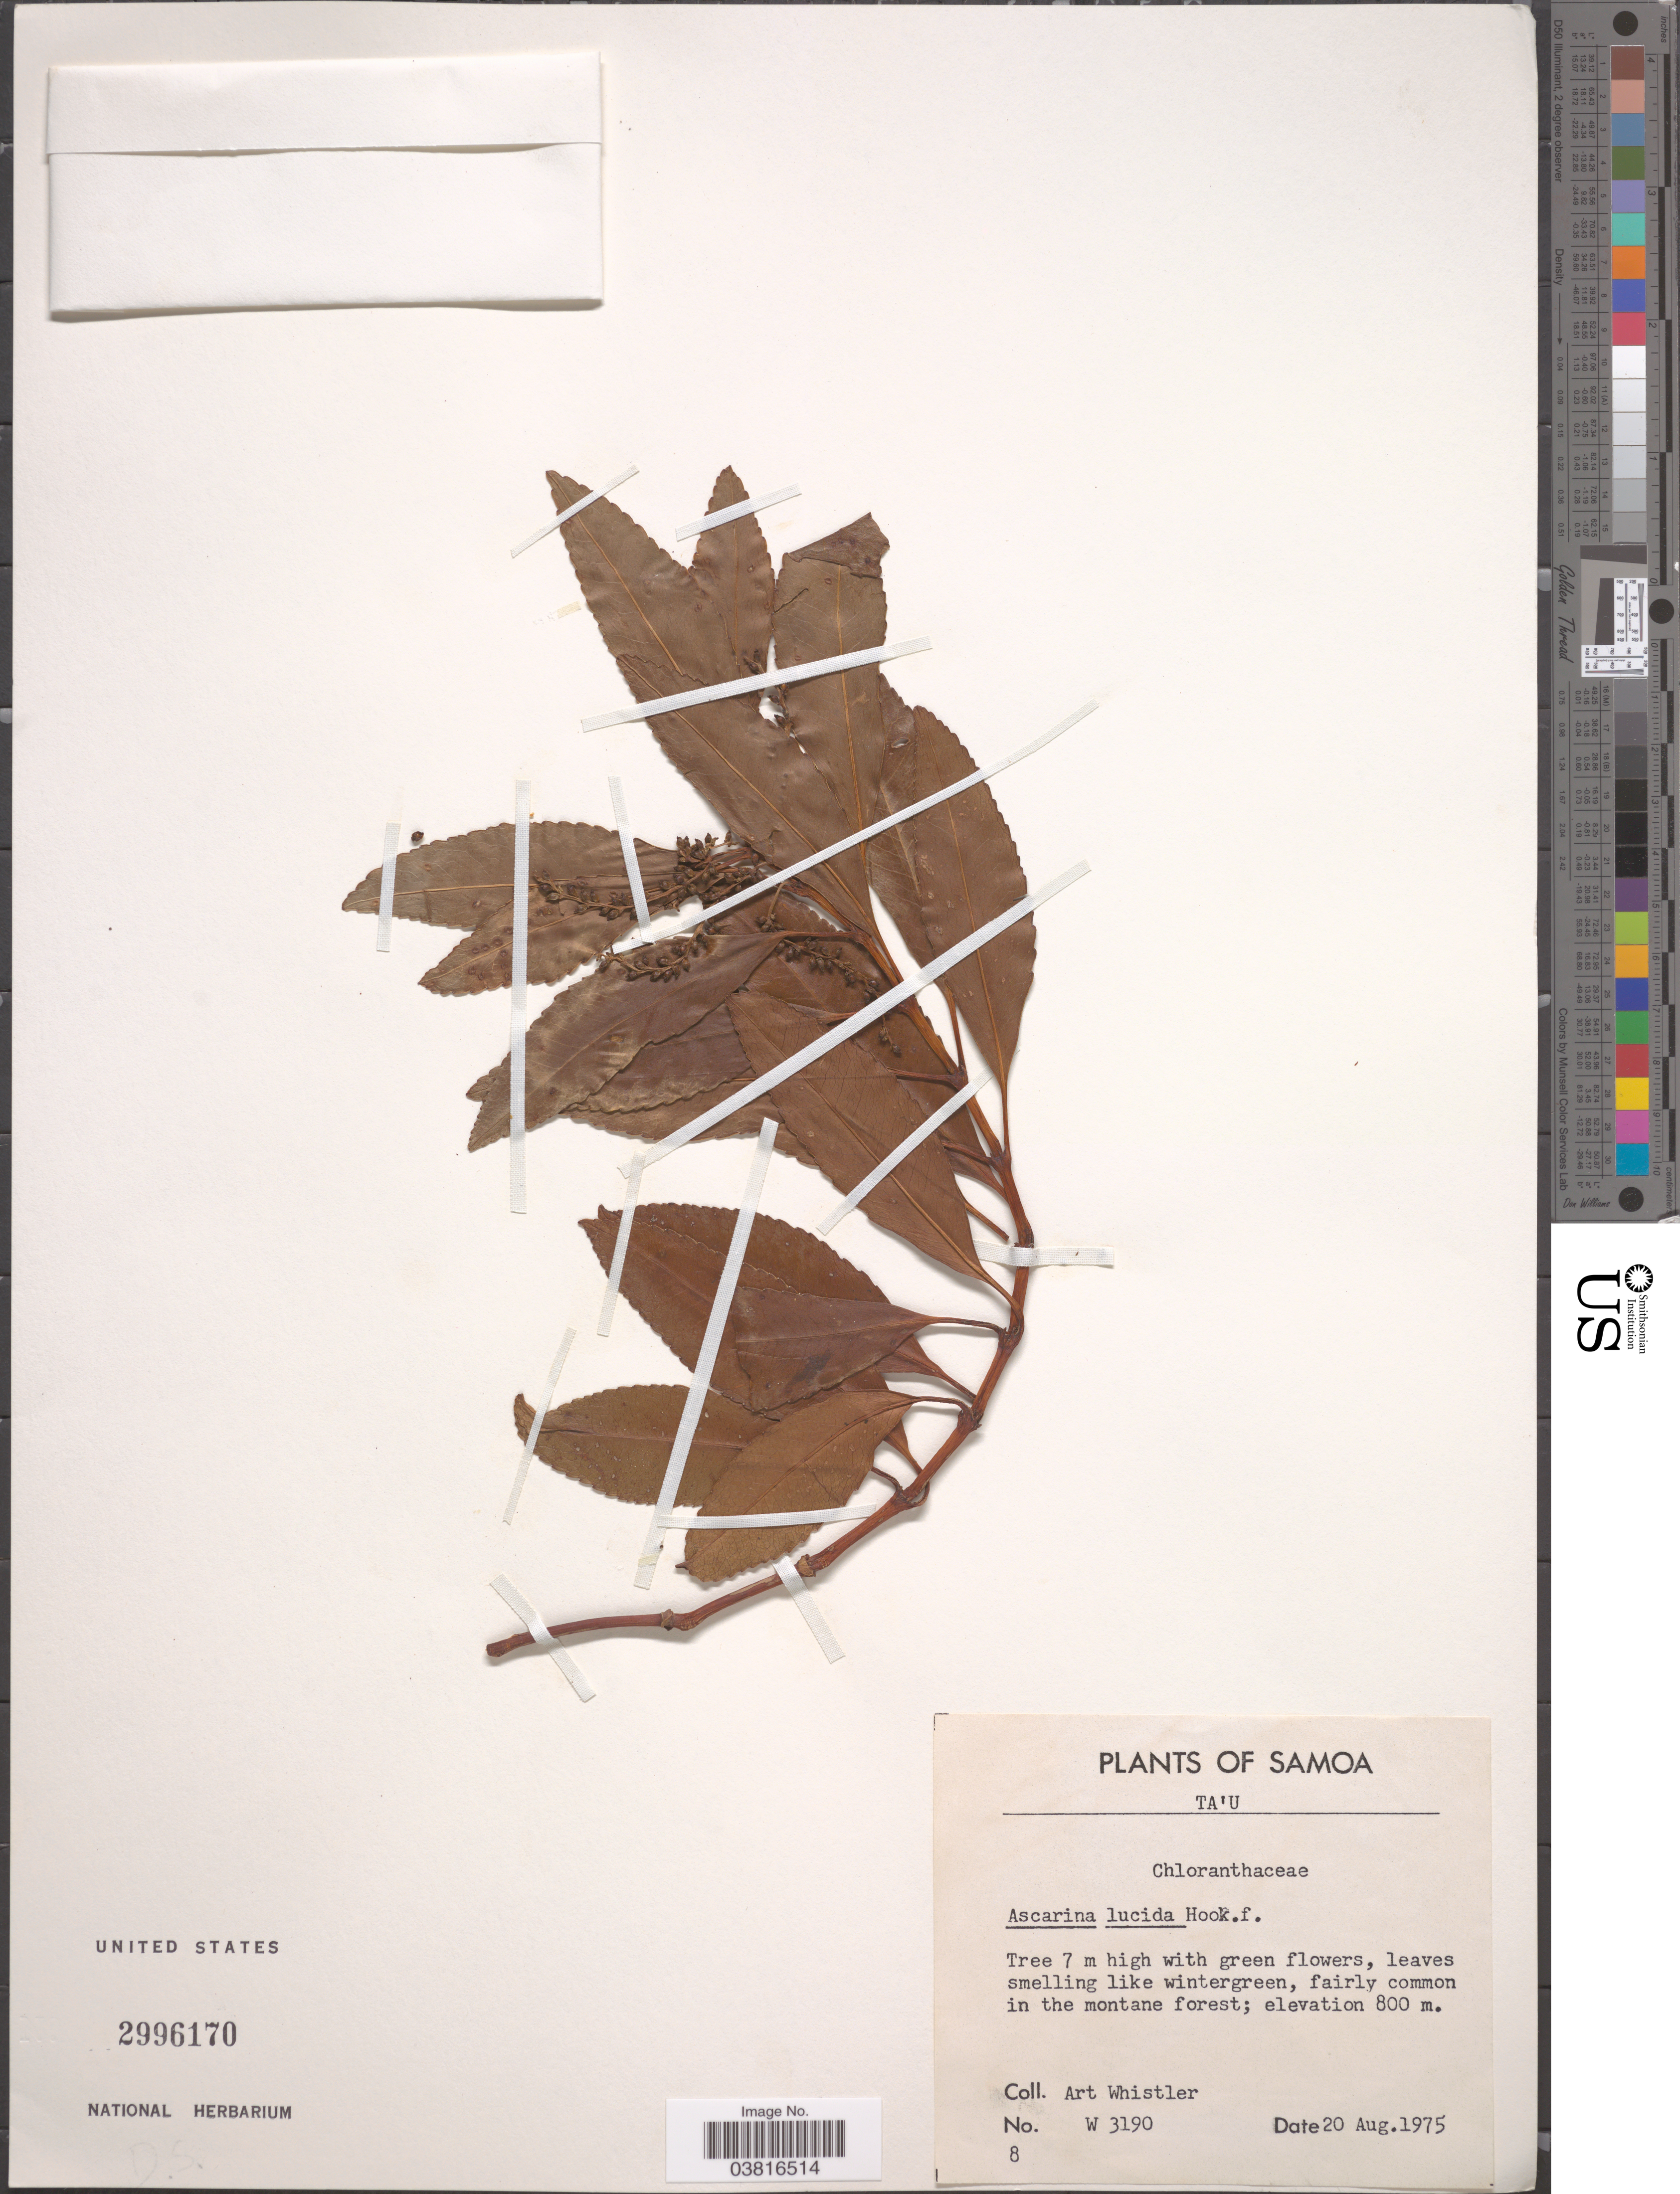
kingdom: Plantae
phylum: Tracheophyta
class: Magnoliopsida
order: Chloranthales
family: Chloranthaceae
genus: Ascarina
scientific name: Ascarina lucida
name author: Hook. f.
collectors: A. Whistler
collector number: W3190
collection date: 1975-08-20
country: American Samoa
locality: Samoa. Ta'u.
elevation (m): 800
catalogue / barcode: US 2996170